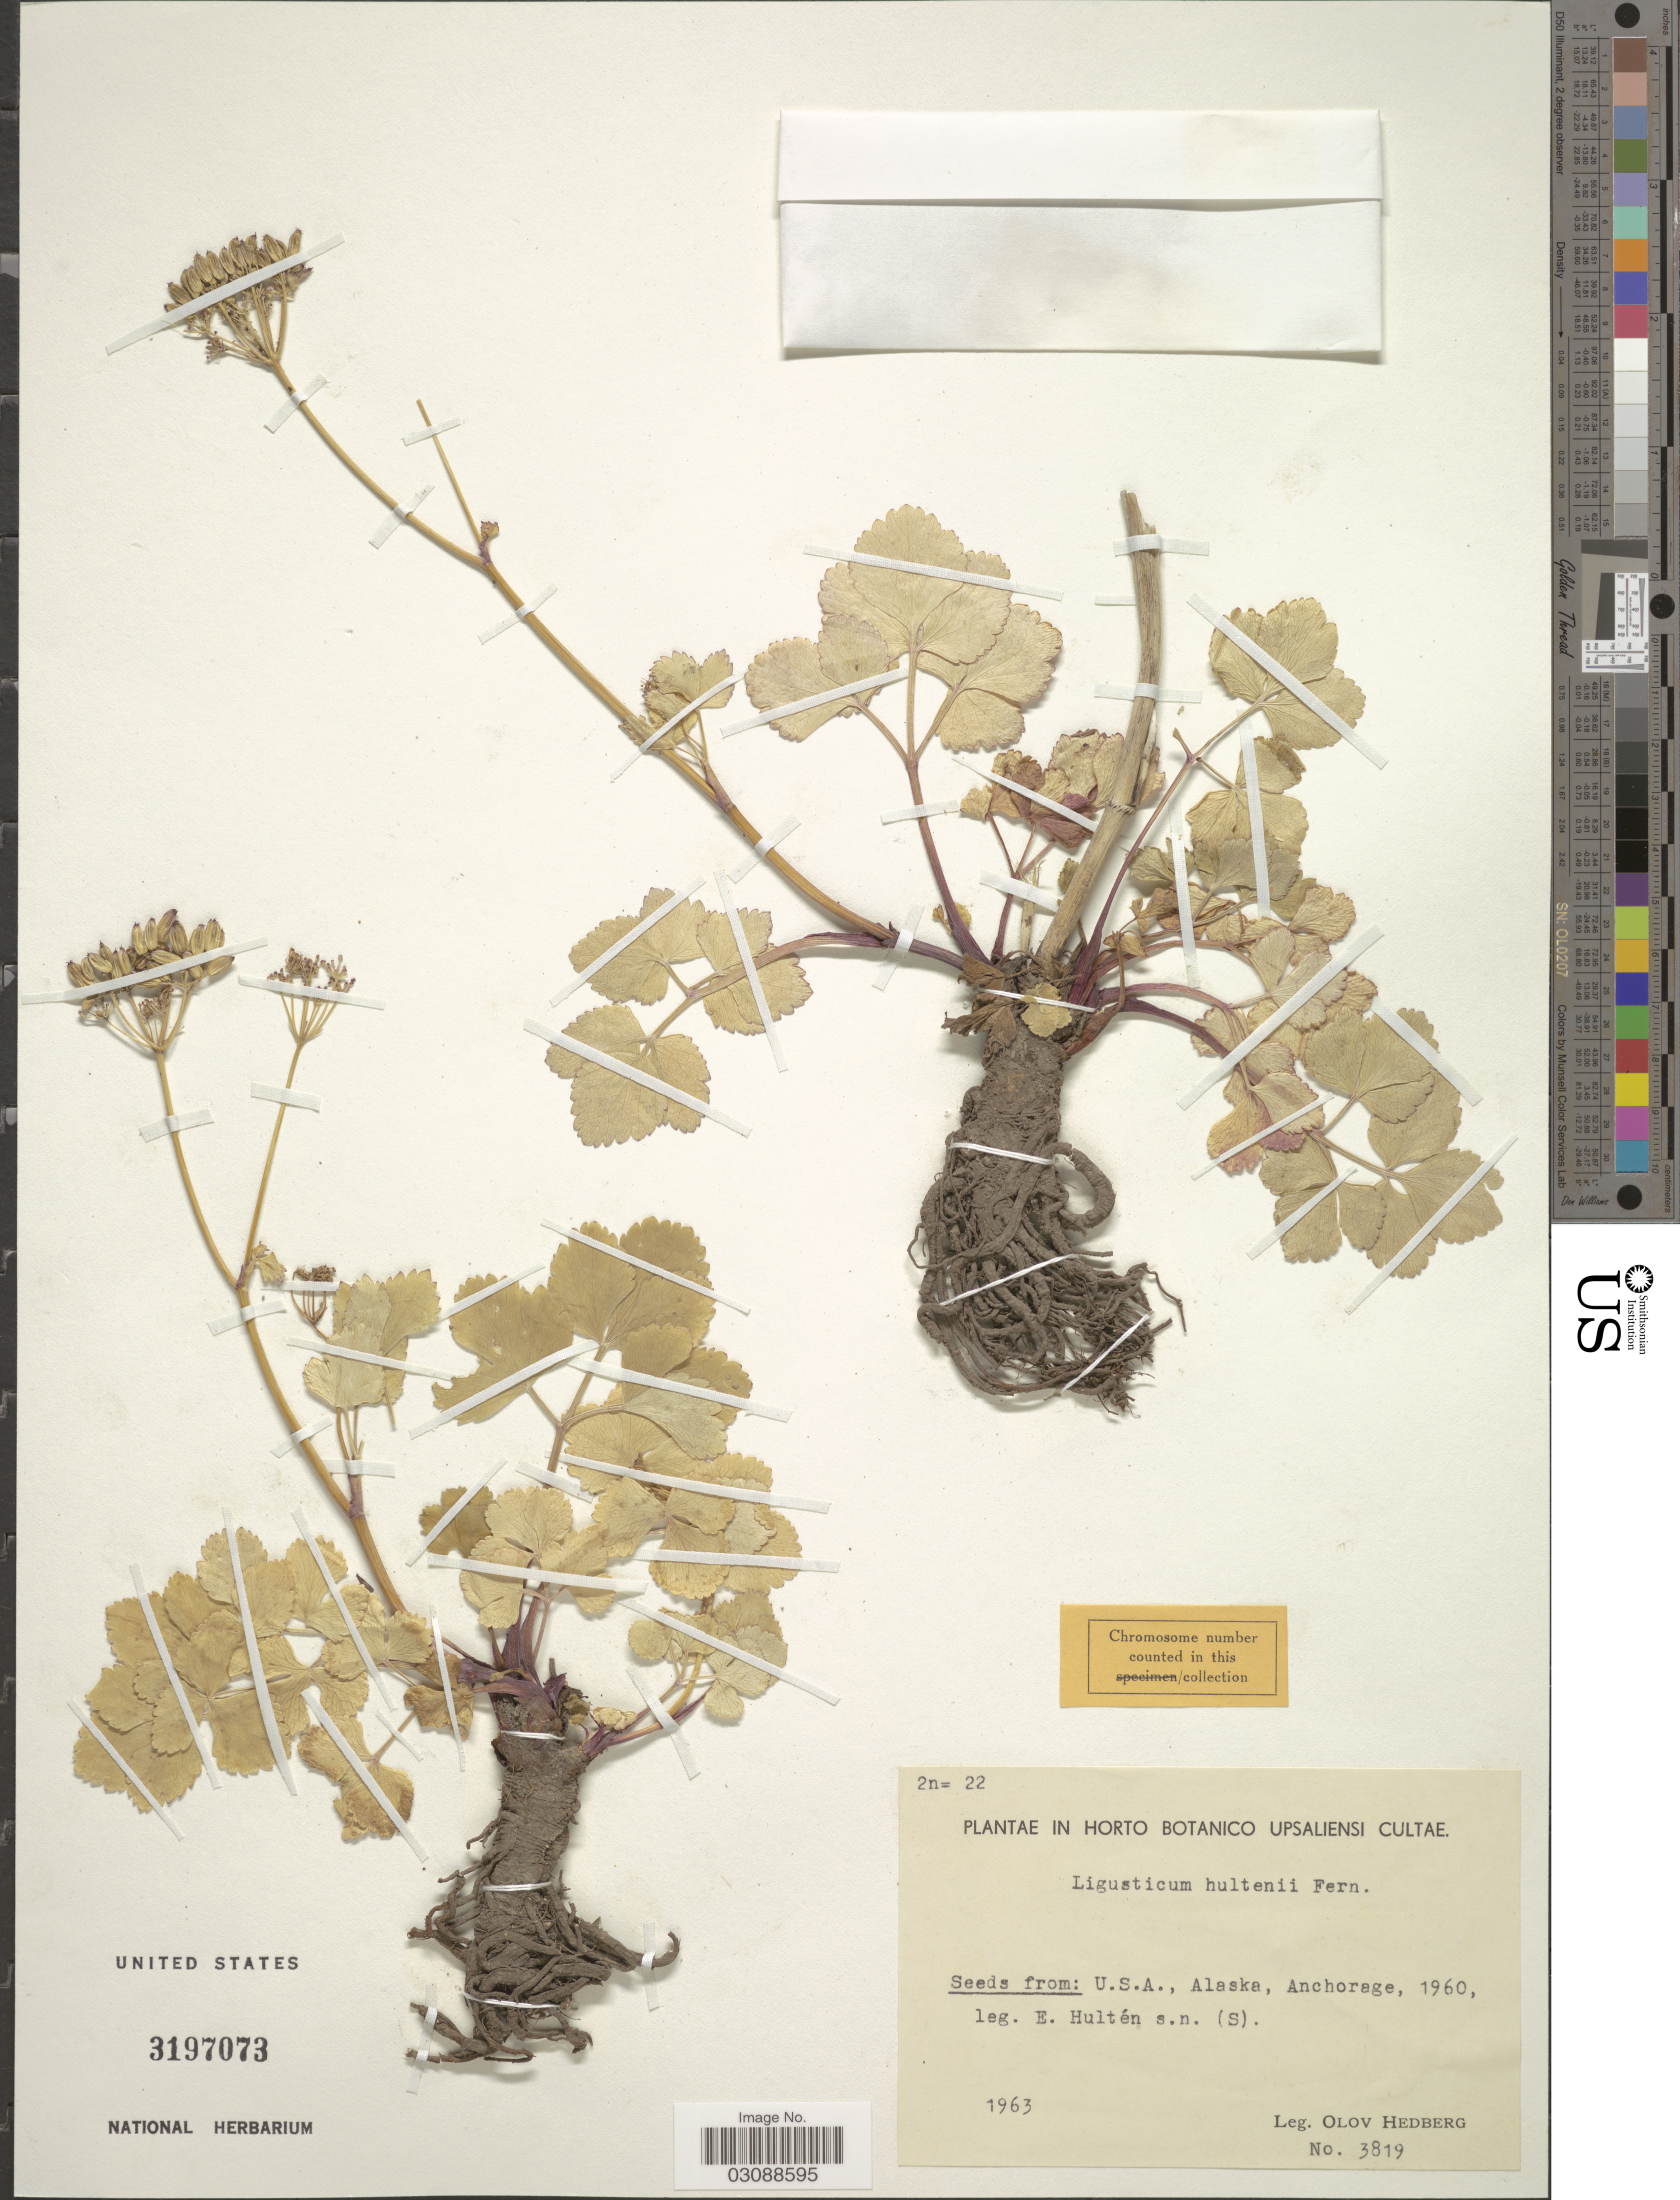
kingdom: Plantae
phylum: Tracheophyta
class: Magnoliopsida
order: Apiales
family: Apiaceae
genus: Ligusticum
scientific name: Ligusticum hultenii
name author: Fernald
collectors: O. Hedberg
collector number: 3819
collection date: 1963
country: Sweden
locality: Horto Botanico Upsaliensi.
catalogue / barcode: US 3197073